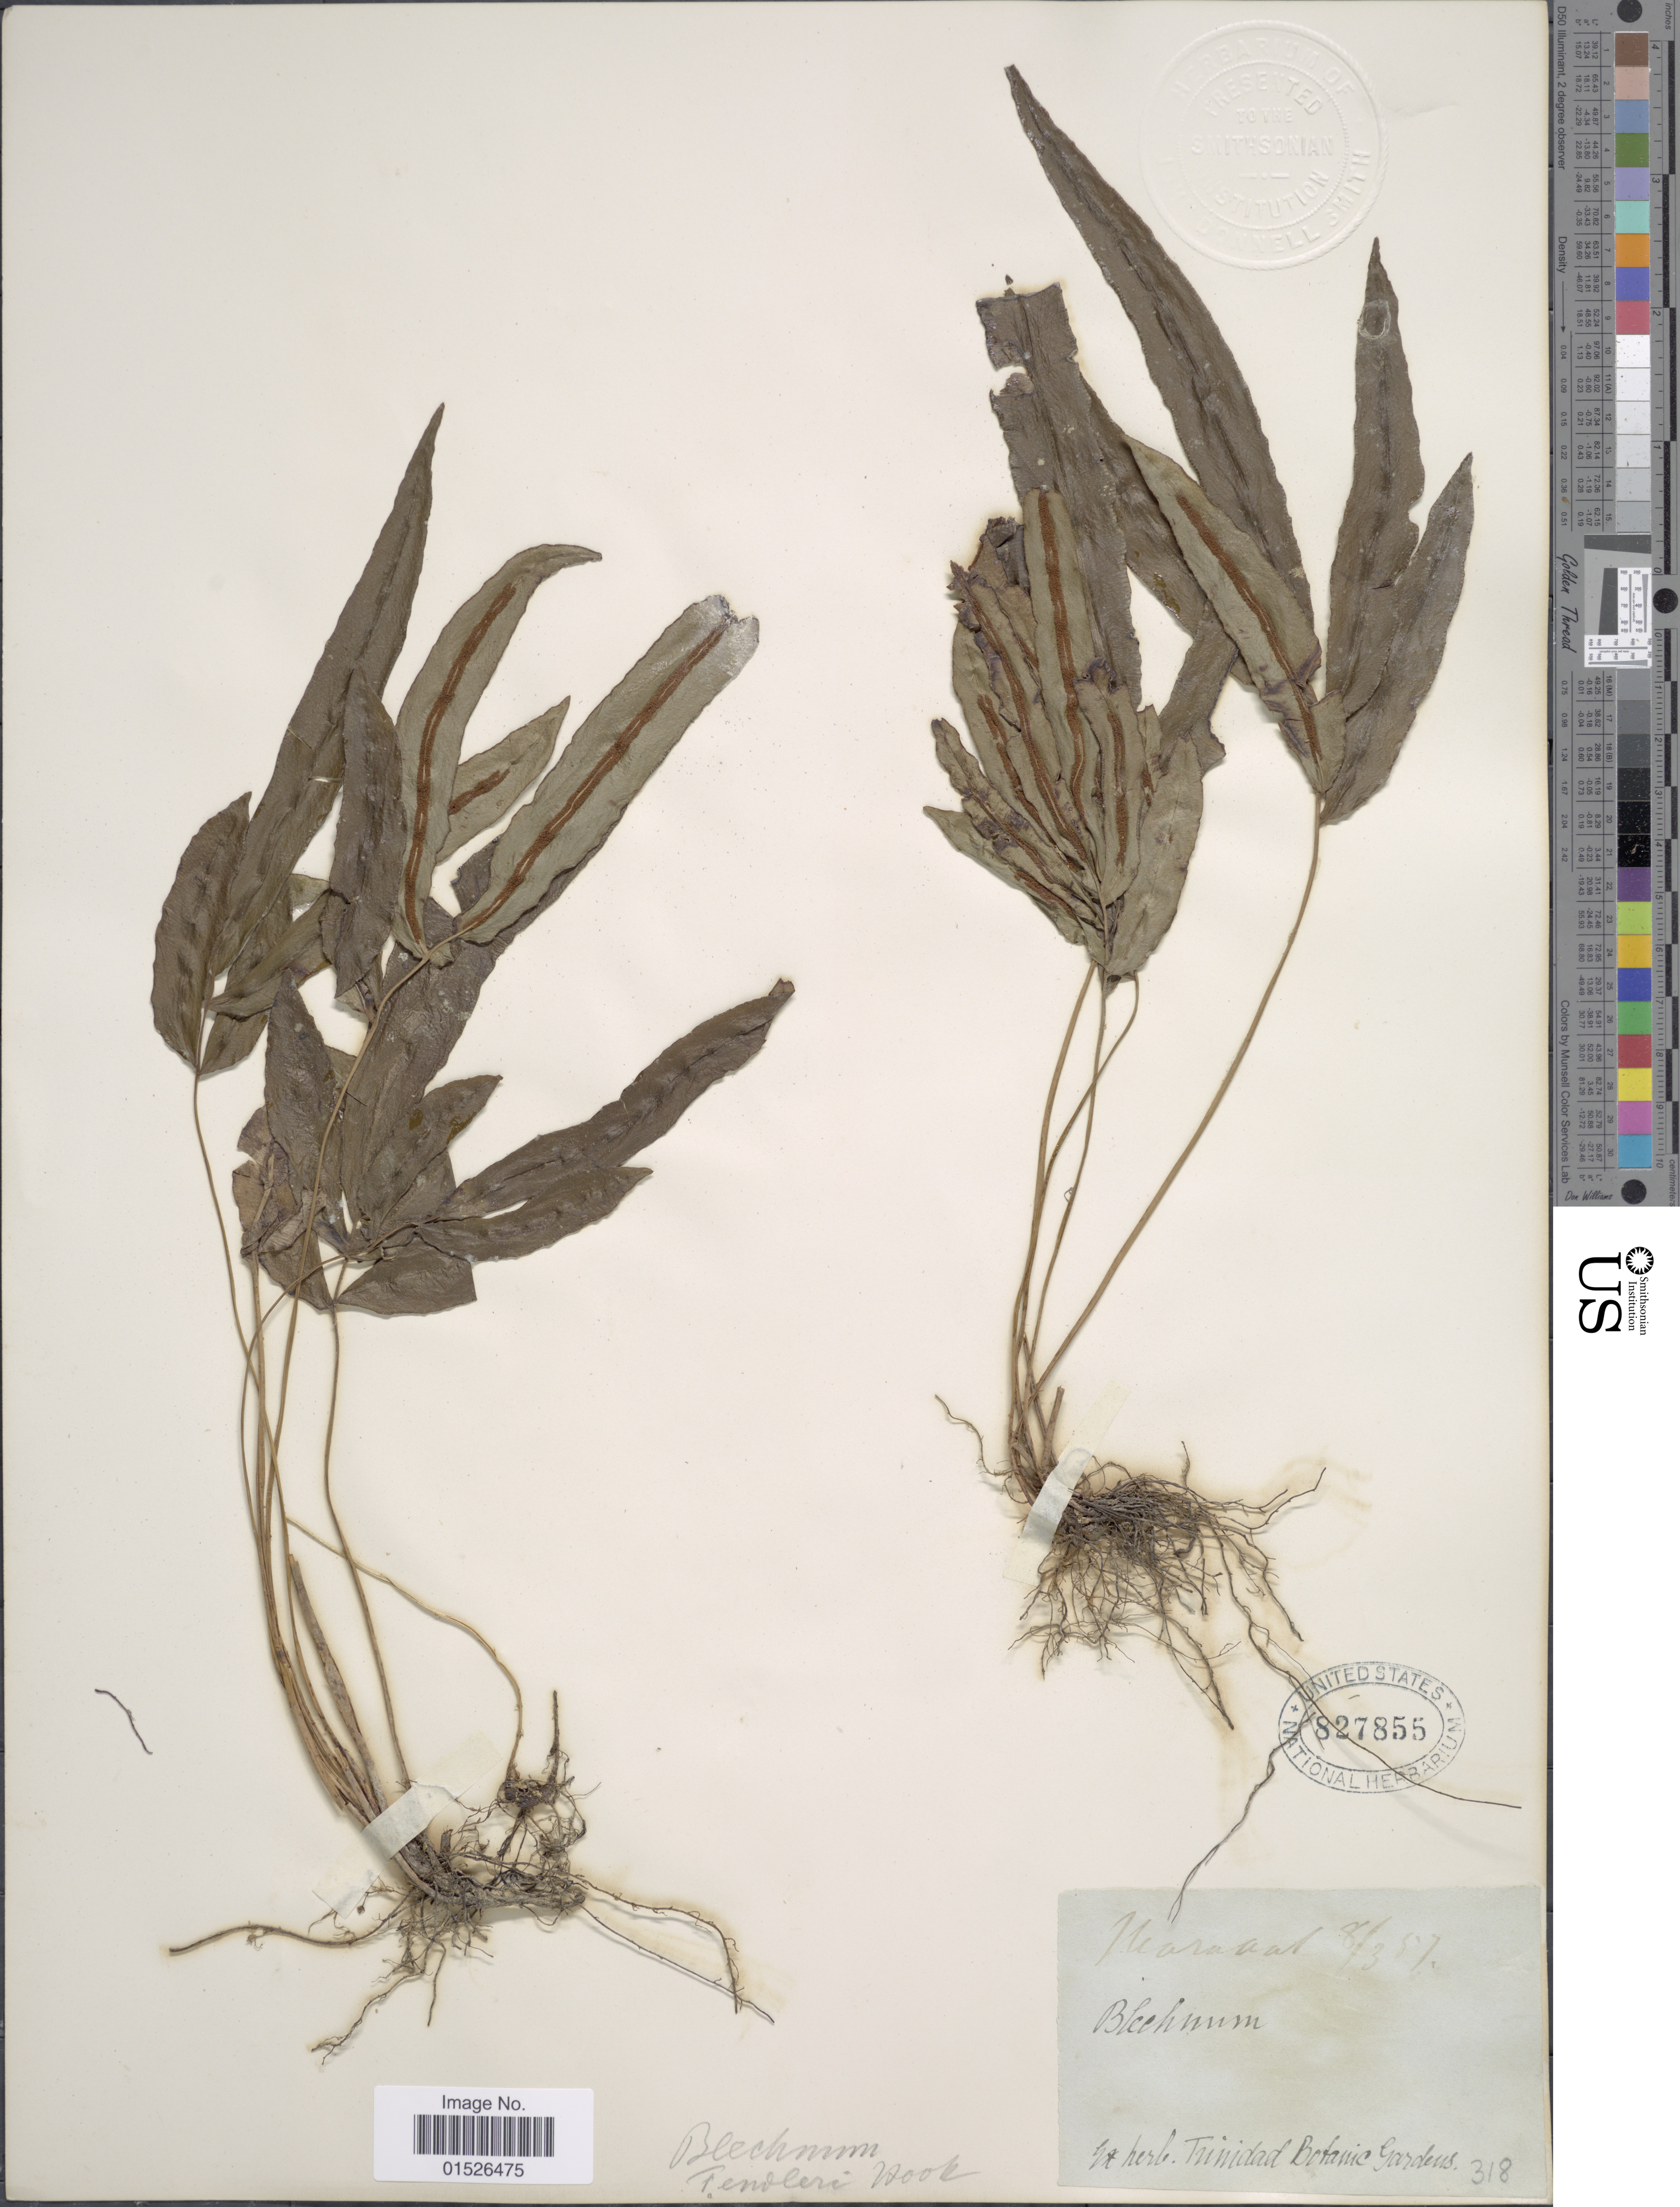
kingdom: Plantae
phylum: Tracheophyta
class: Polypodiopsida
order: Polypodiales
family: Blechnaceae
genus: Blechnum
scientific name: Blechnum meridense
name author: Klotzsch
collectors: ex herb. Bot. Gard. Trinidad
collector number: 318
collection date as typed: Transcribed d/m/y: 8/3/57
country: Colombia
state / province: Boyacá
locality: Maranal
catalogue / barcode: US 827855